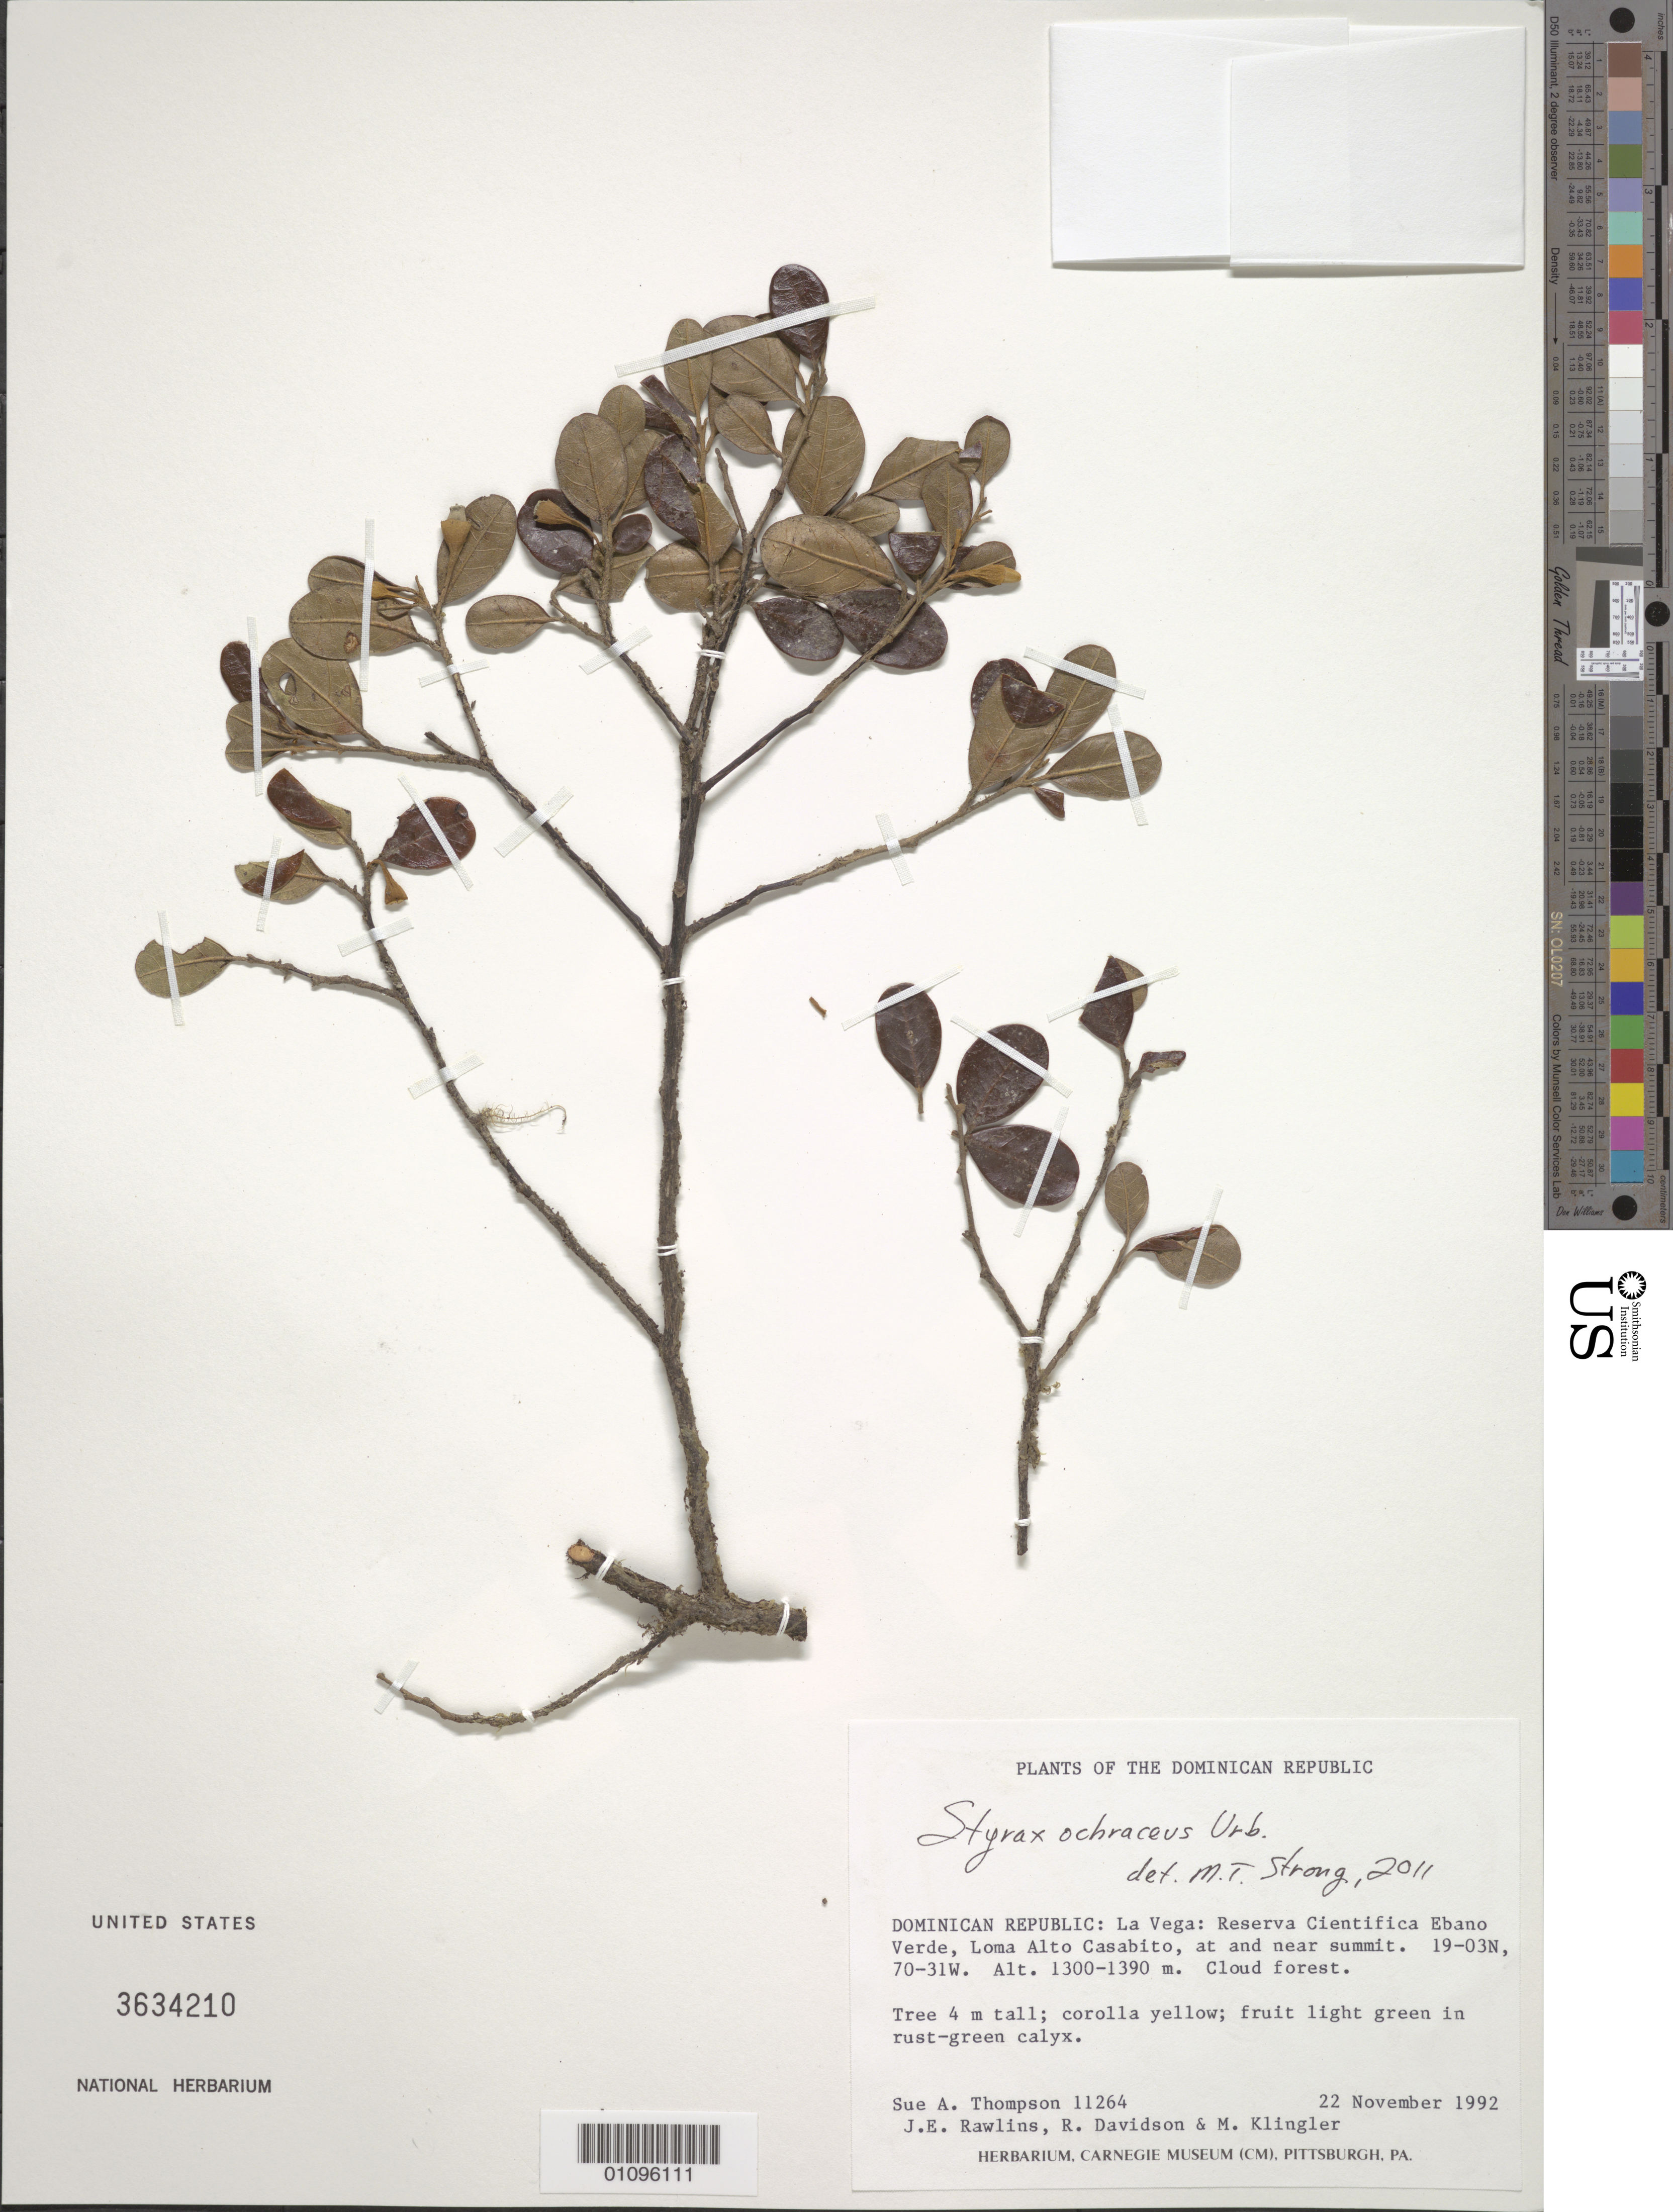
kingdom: Plantae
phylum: Tracheophyta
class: Magnoliopsida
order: Ericales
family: Styracaceae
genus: Styrax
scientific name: Styrax ochraceus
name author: Urb.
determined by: Strong, M. T., (US), Smithsonian Institution - National Museum of Natural History (UNITED STATES)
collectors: S. A. Thompson, J. Rawlins, R. Davidson & M. Klingler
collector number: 11264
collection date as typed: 22 Nov 1992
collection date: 1992-11-22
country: Dominican Republic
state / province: La Vega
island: Hispaniola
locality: Reserva Cientifica Ebano Verde, Loma Alto Casabito, at and near summit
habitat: Cloud forest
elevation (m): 1300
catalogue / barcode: US 3634210